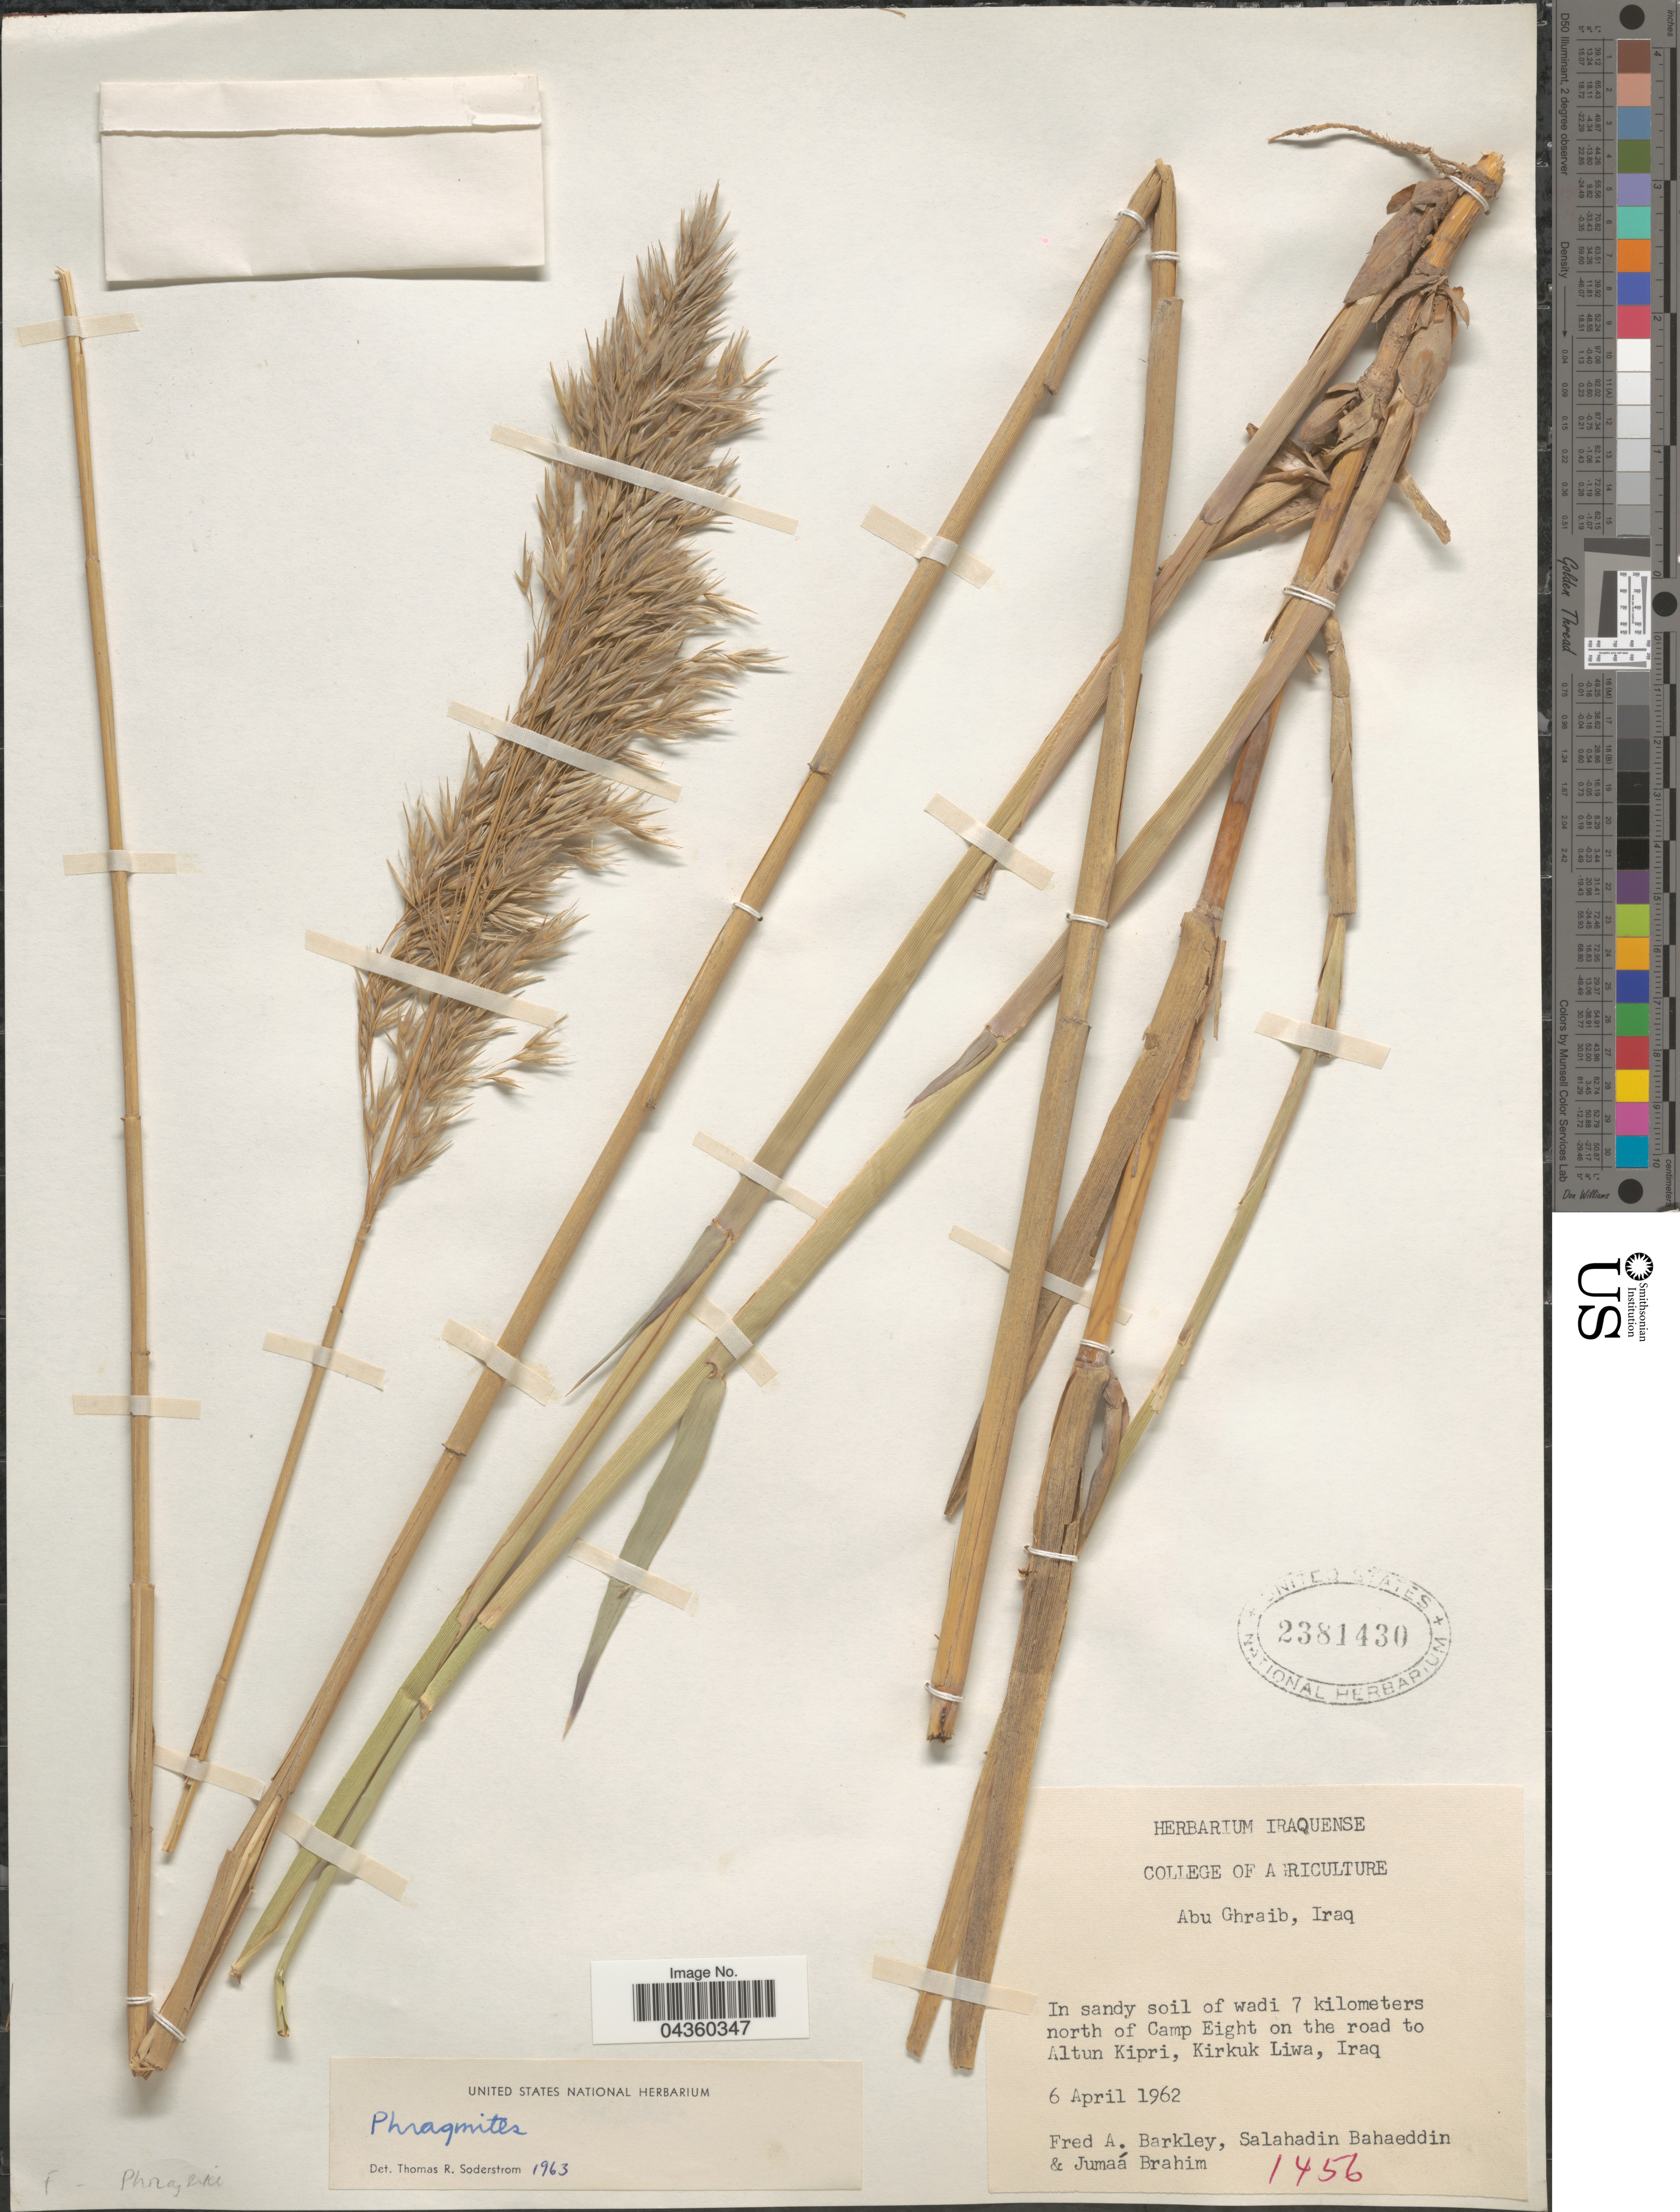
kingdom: Plantae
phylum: Tracheophyta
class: Liliopsida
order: Poales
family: Poaceae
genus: Phragmites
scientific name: Phragmites sp.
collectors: F. A. Barkley, S. Bahaeddin & Brahim M., J.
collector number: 1456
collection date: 1962-04-06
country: Iraq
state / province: Kirkūk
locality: In sandy soil of wadi 7 kilometers north of Camp Eight on the road to Altun Kipri, Kirkuk Liwa.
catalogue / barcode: US 2381430